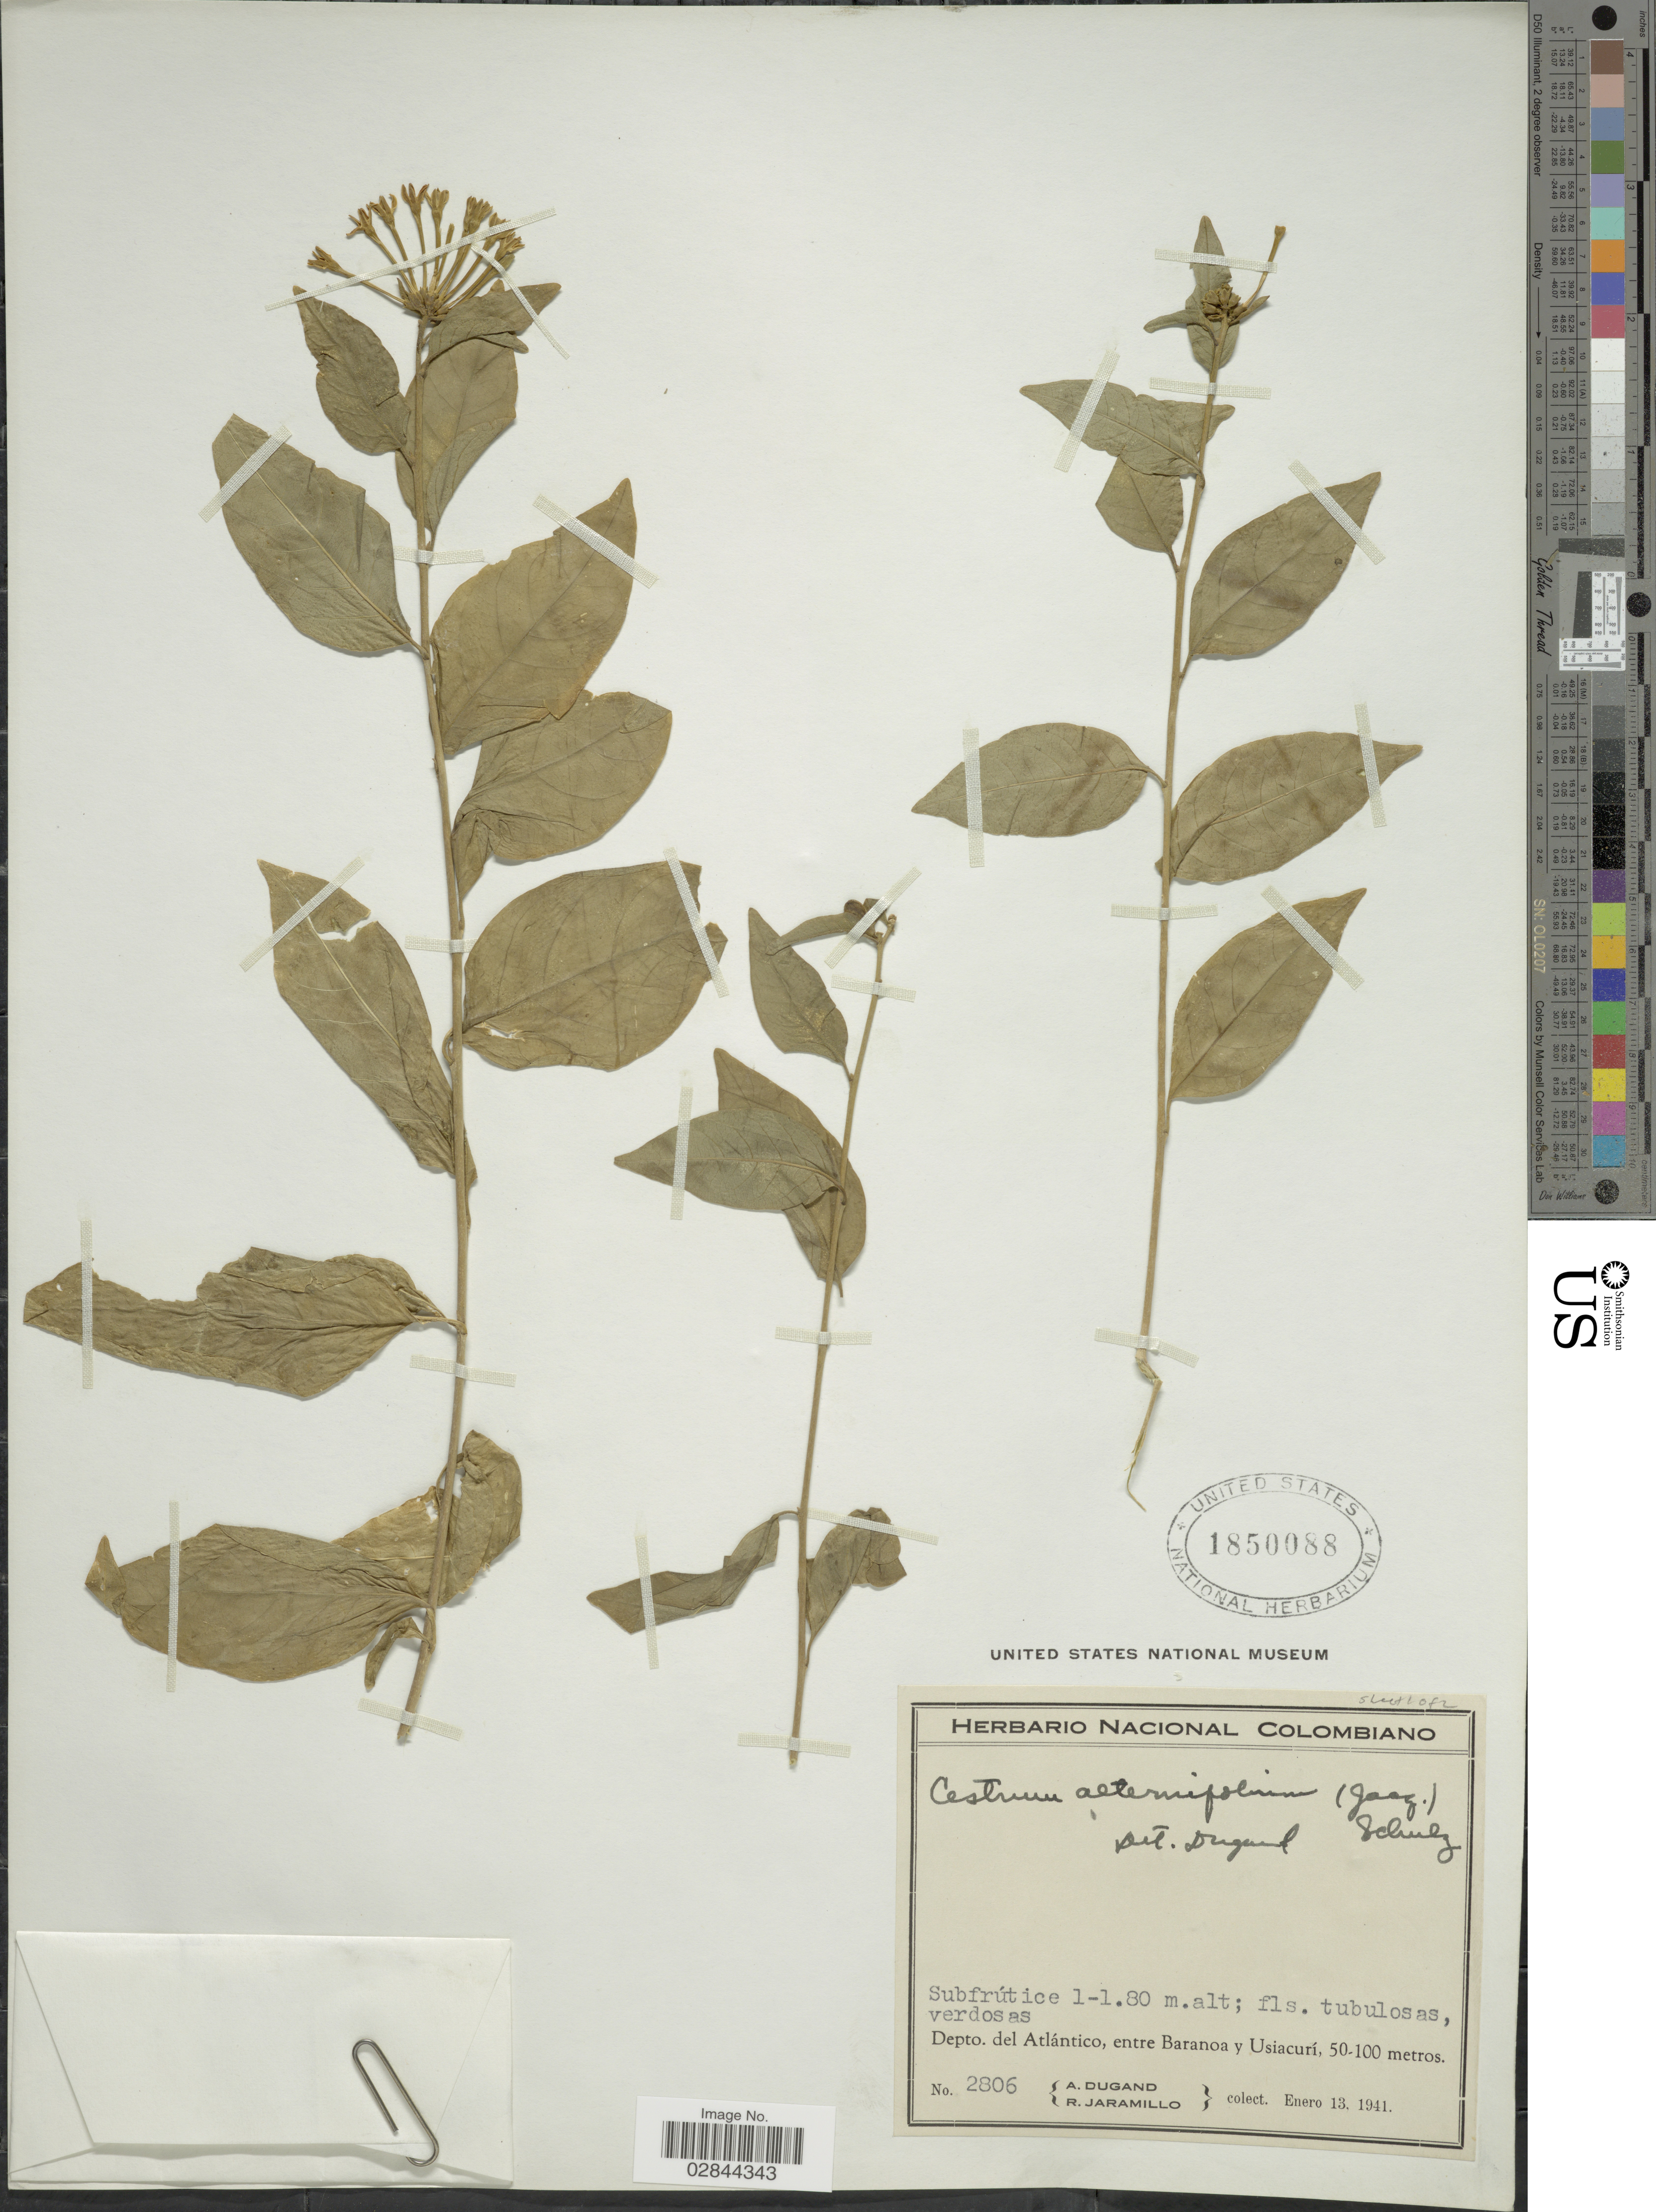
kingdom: Plantae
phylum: Tracheophyta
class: Magnoliopsida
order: Solanales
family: Solanaceae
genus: Cestrum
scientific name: Cestrum alternifolium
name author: (Jacq.) O.E. Schulz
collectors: A. Dugand & R. Jaramillo M.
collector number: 2806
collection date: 1941-01-13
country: Colombia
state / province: Atlántico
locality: Depto. del Atlántico, entre Baranoa y Usiacurí.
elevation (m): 50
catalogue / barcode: US 1850088